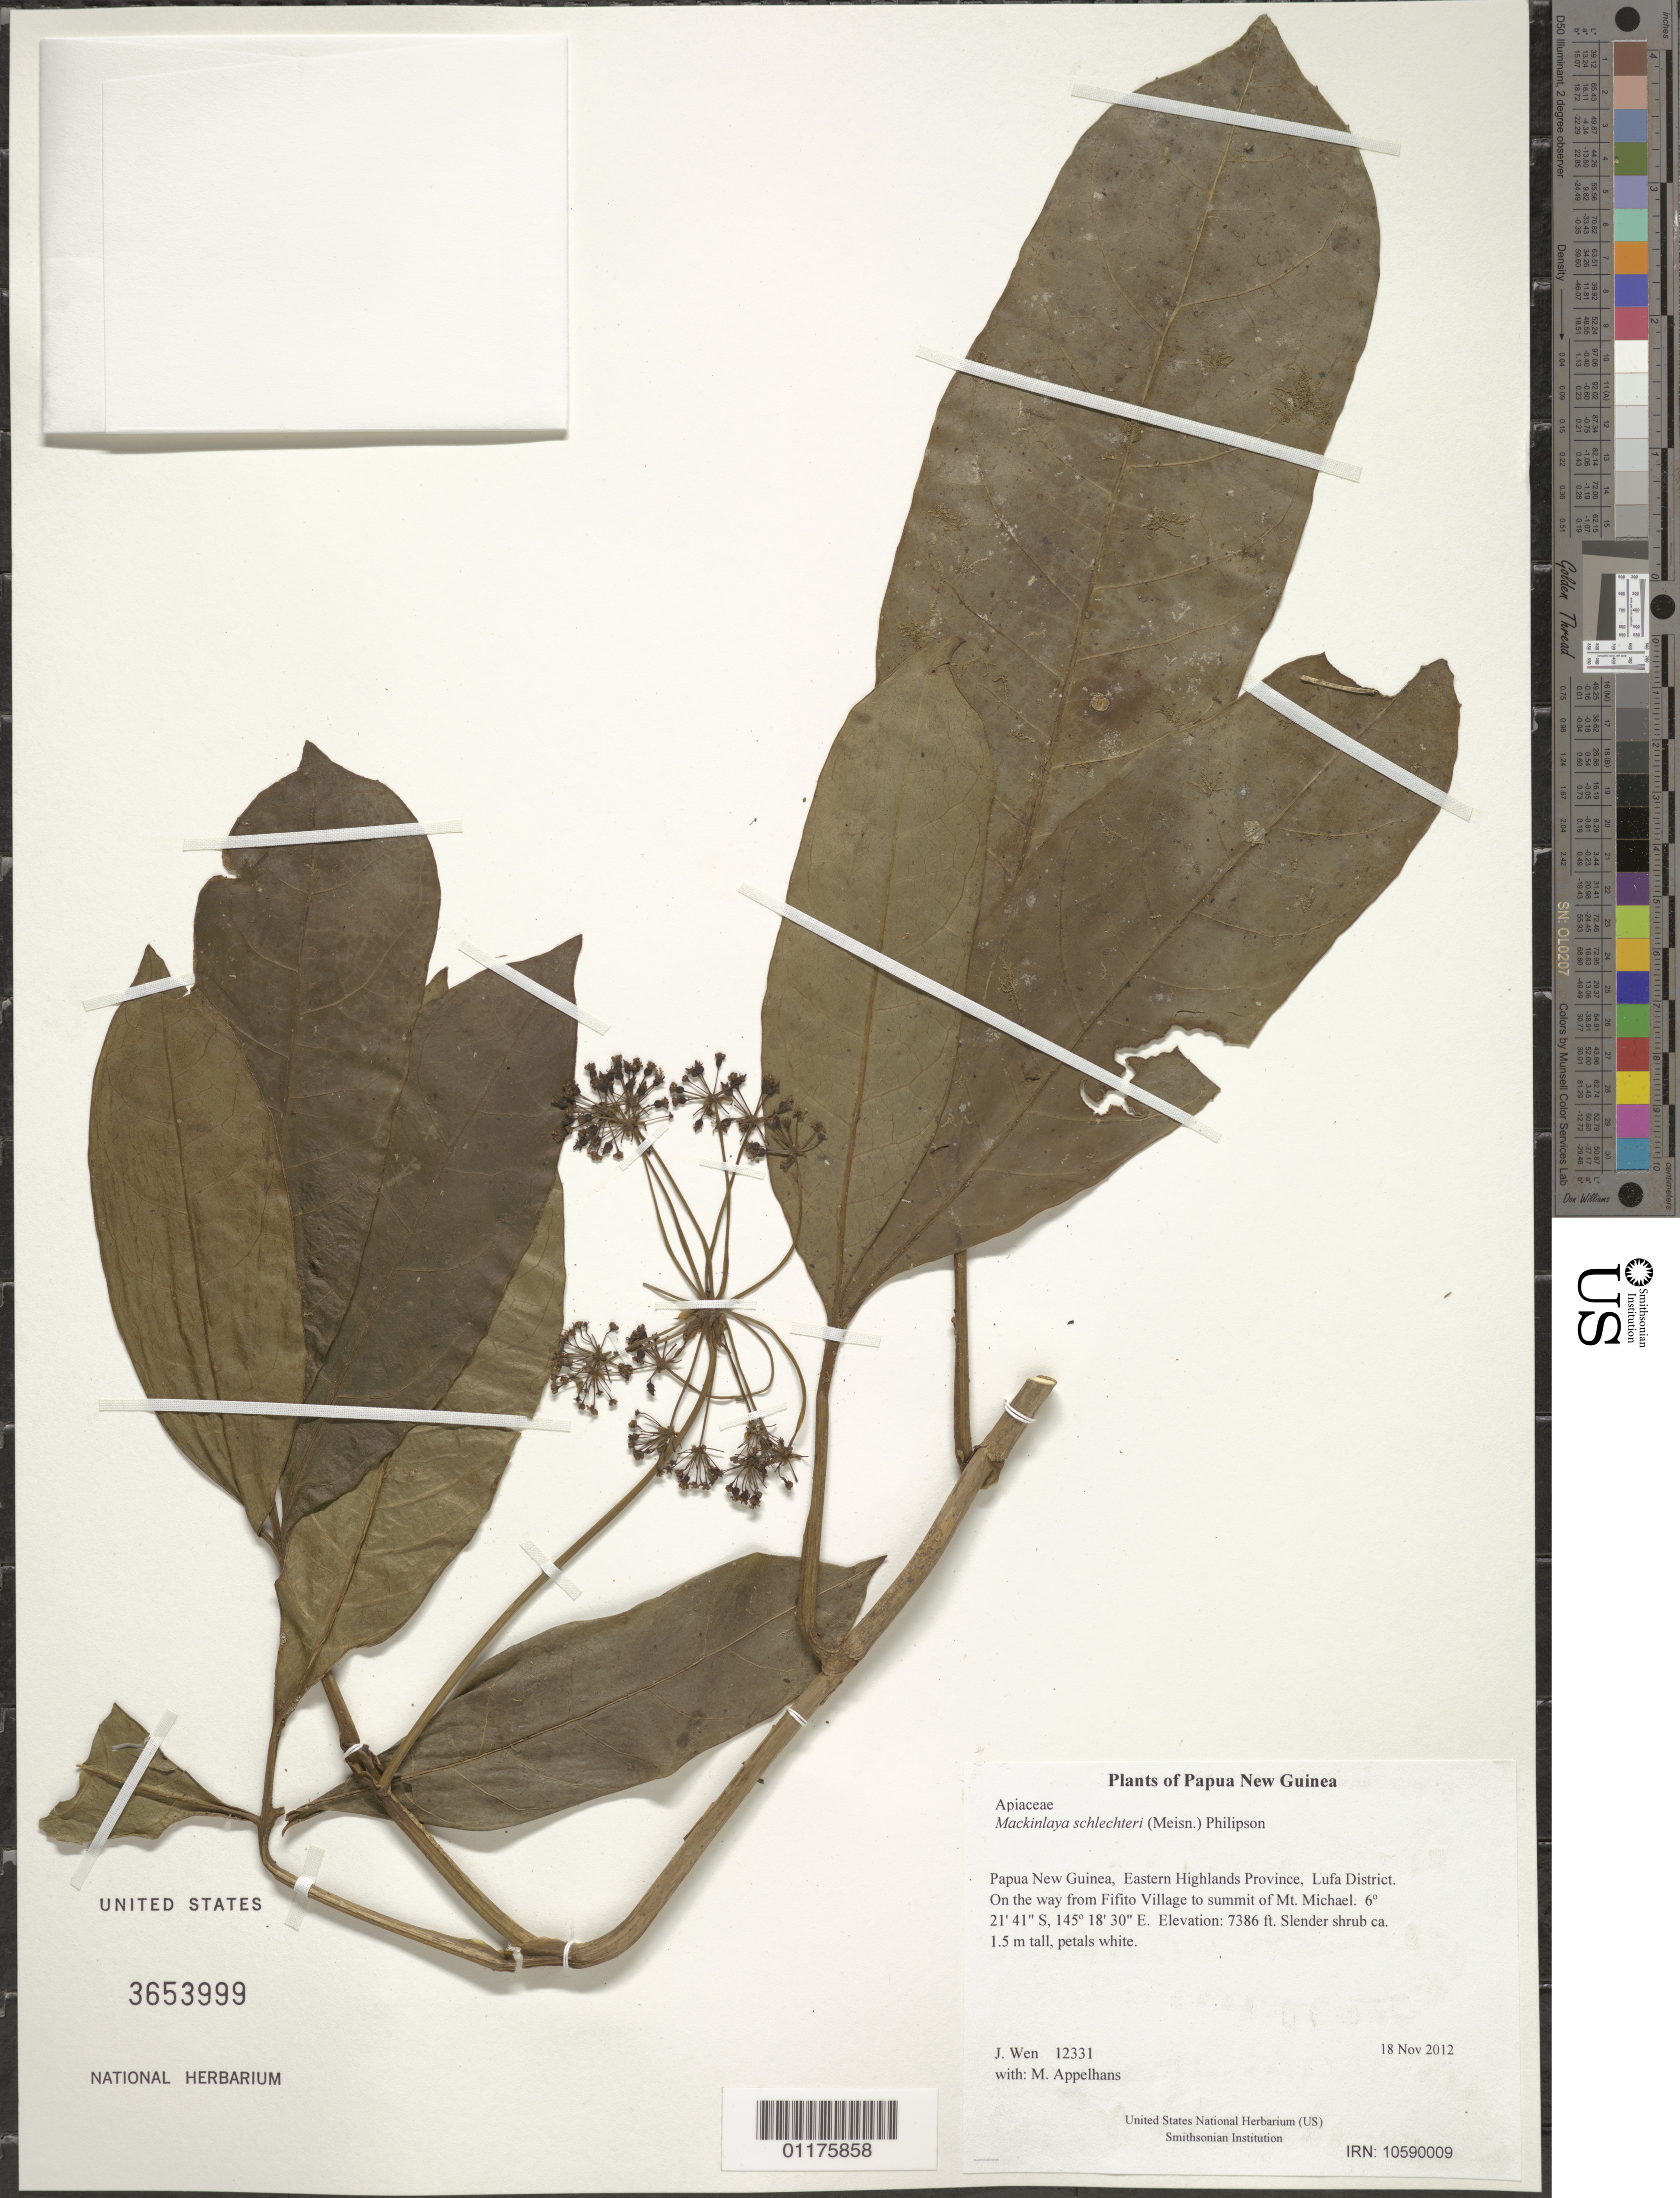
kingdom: Plantae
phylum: Tracheophyta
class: Magnoliopsida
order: Apiales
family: Apiaceae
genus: Mackinlaya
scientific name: Mackinlaya schlechteri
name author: (Meisn.) Philipson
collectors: M. Appelhans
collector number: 12331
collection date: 2012-11-18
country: Papua New Guinea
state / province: Eastern Highlands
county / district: Lufa District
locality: On the way from Fifito Village to summit of Mt. Michael.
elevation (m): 2251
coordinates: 06 21.687 S, 145 18.510 E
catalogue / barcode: US 3653999